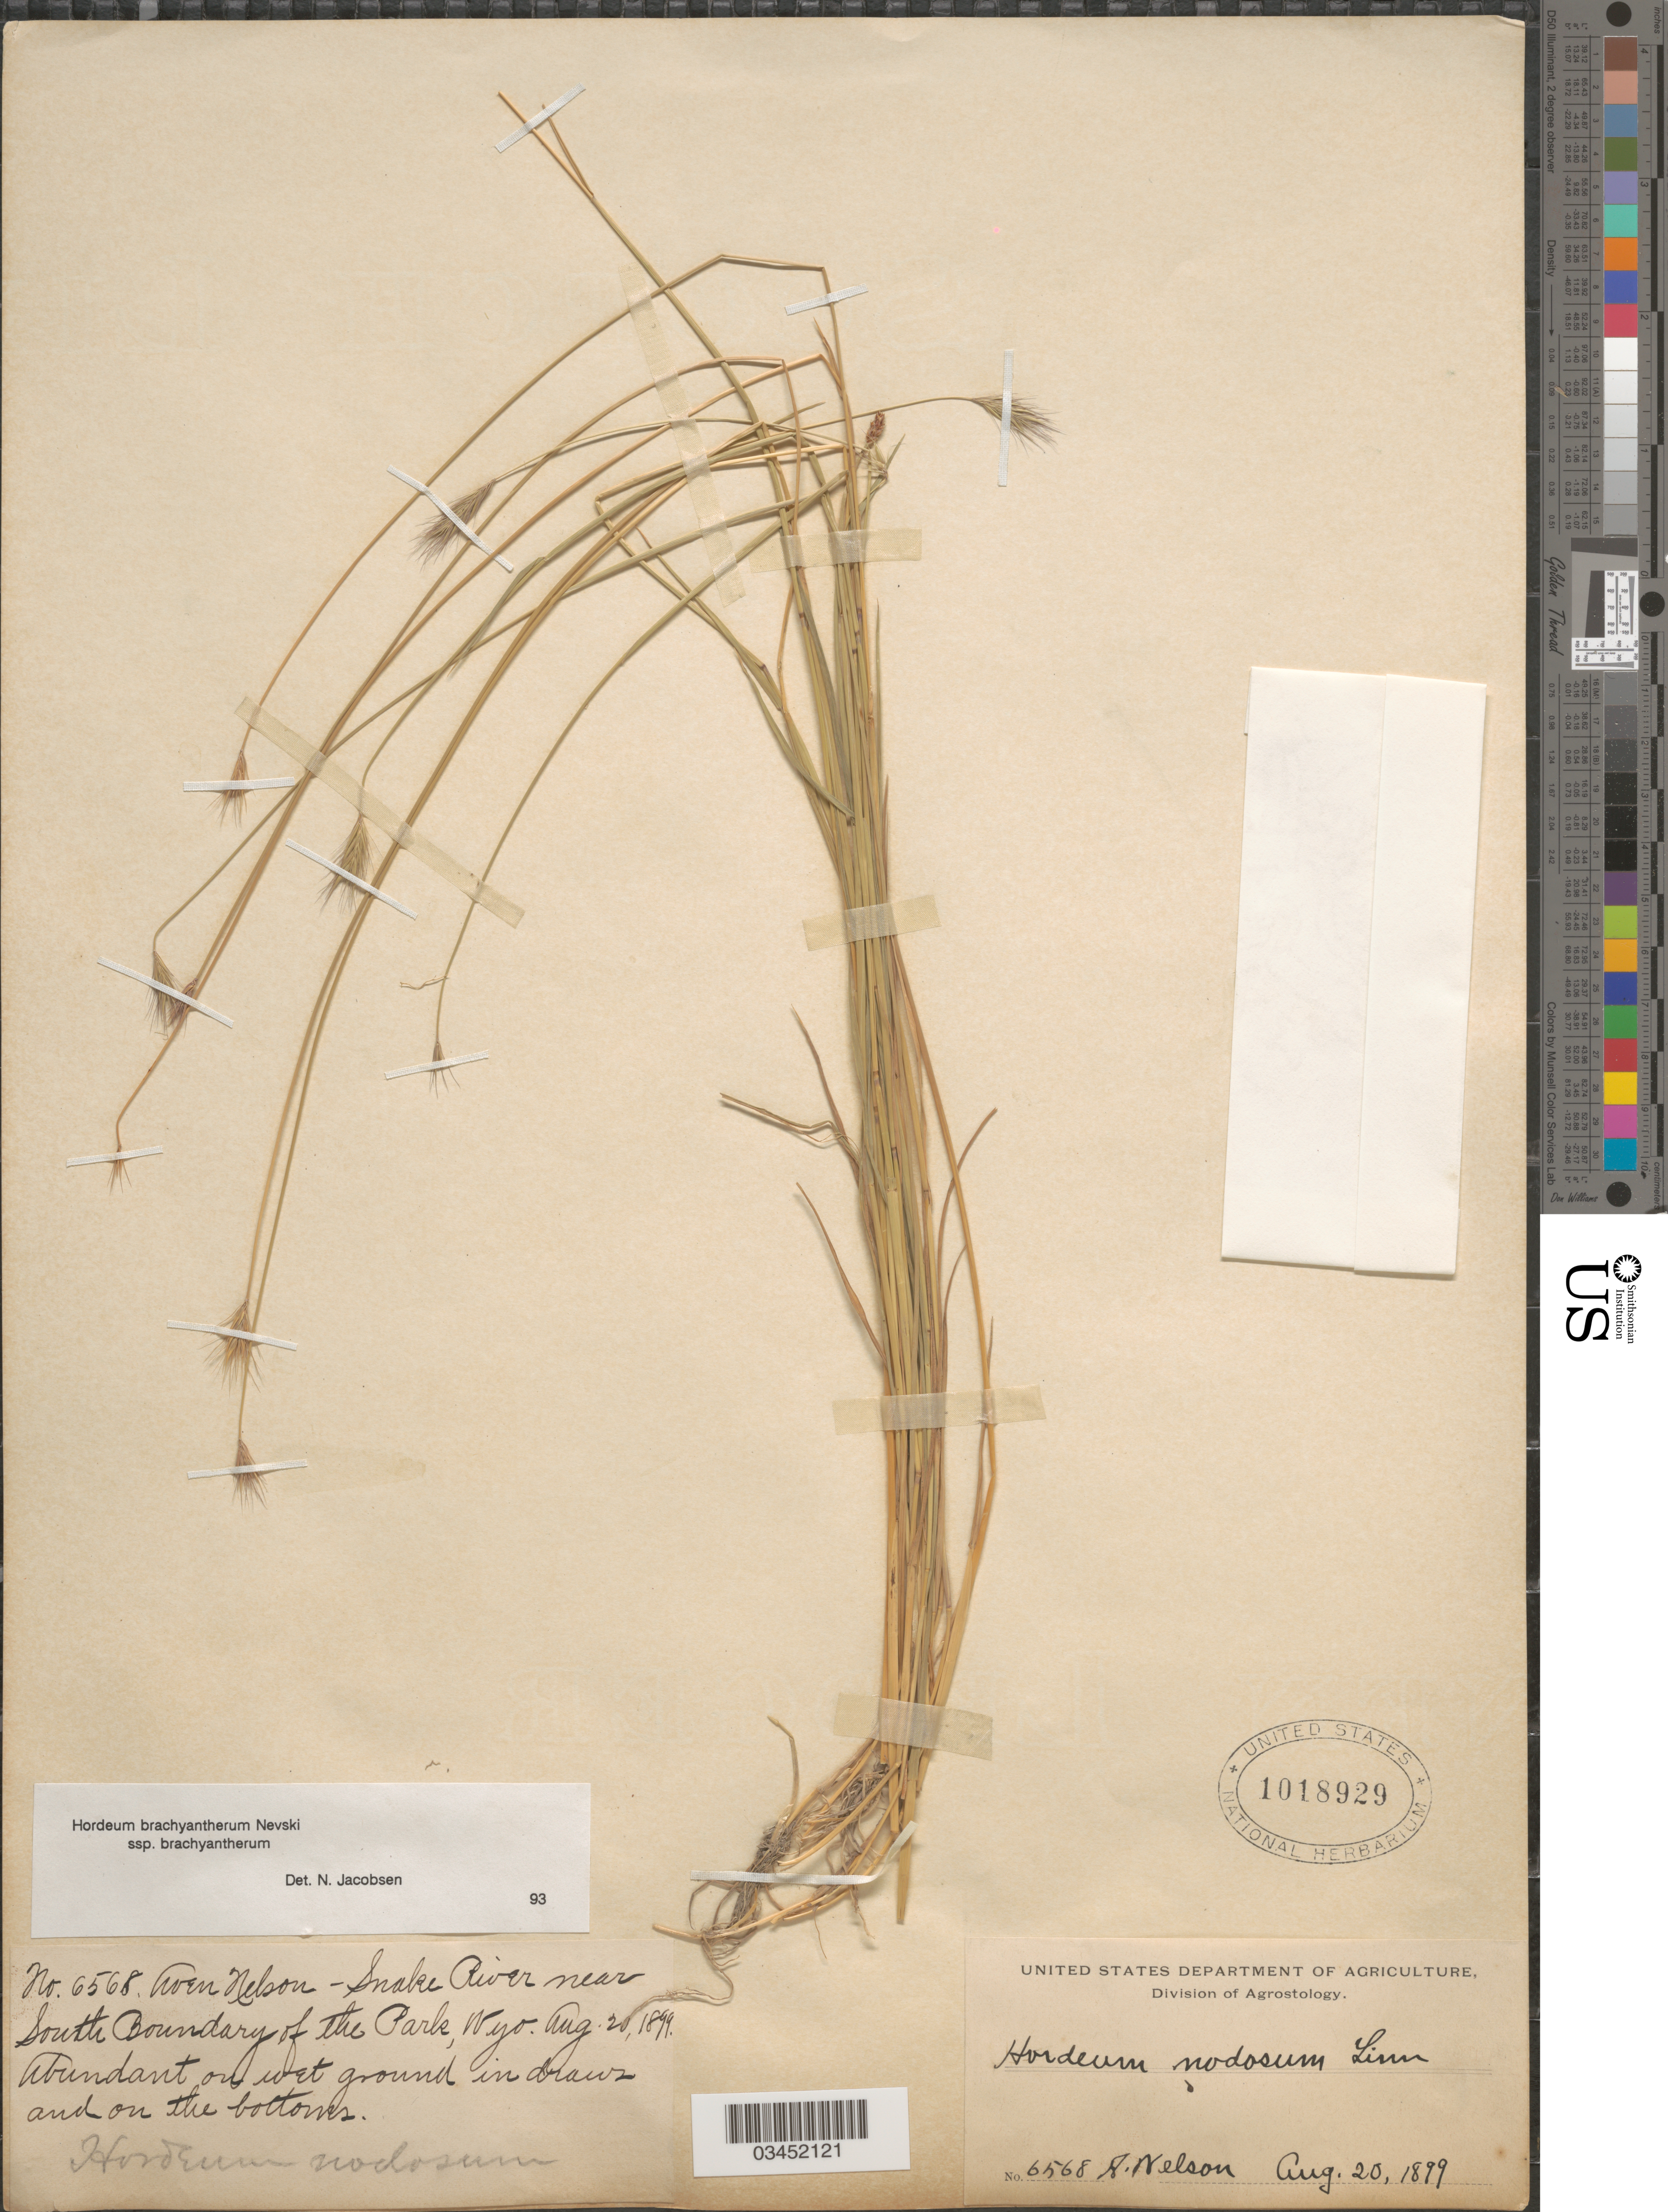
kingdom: Plantae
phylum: Tracheophyta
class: Liliopsida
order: Poales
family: Poaceae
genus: Hordeum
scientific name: Hordeum brachyantherum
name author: Nevski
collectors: A. Nelson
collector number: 6568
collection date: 1899-08-20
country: United States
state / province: Wyoming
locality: Snake River near South Boundary of the Park. Abundant on wet ground in draws and on the bottoms.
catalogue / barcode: US 1018929